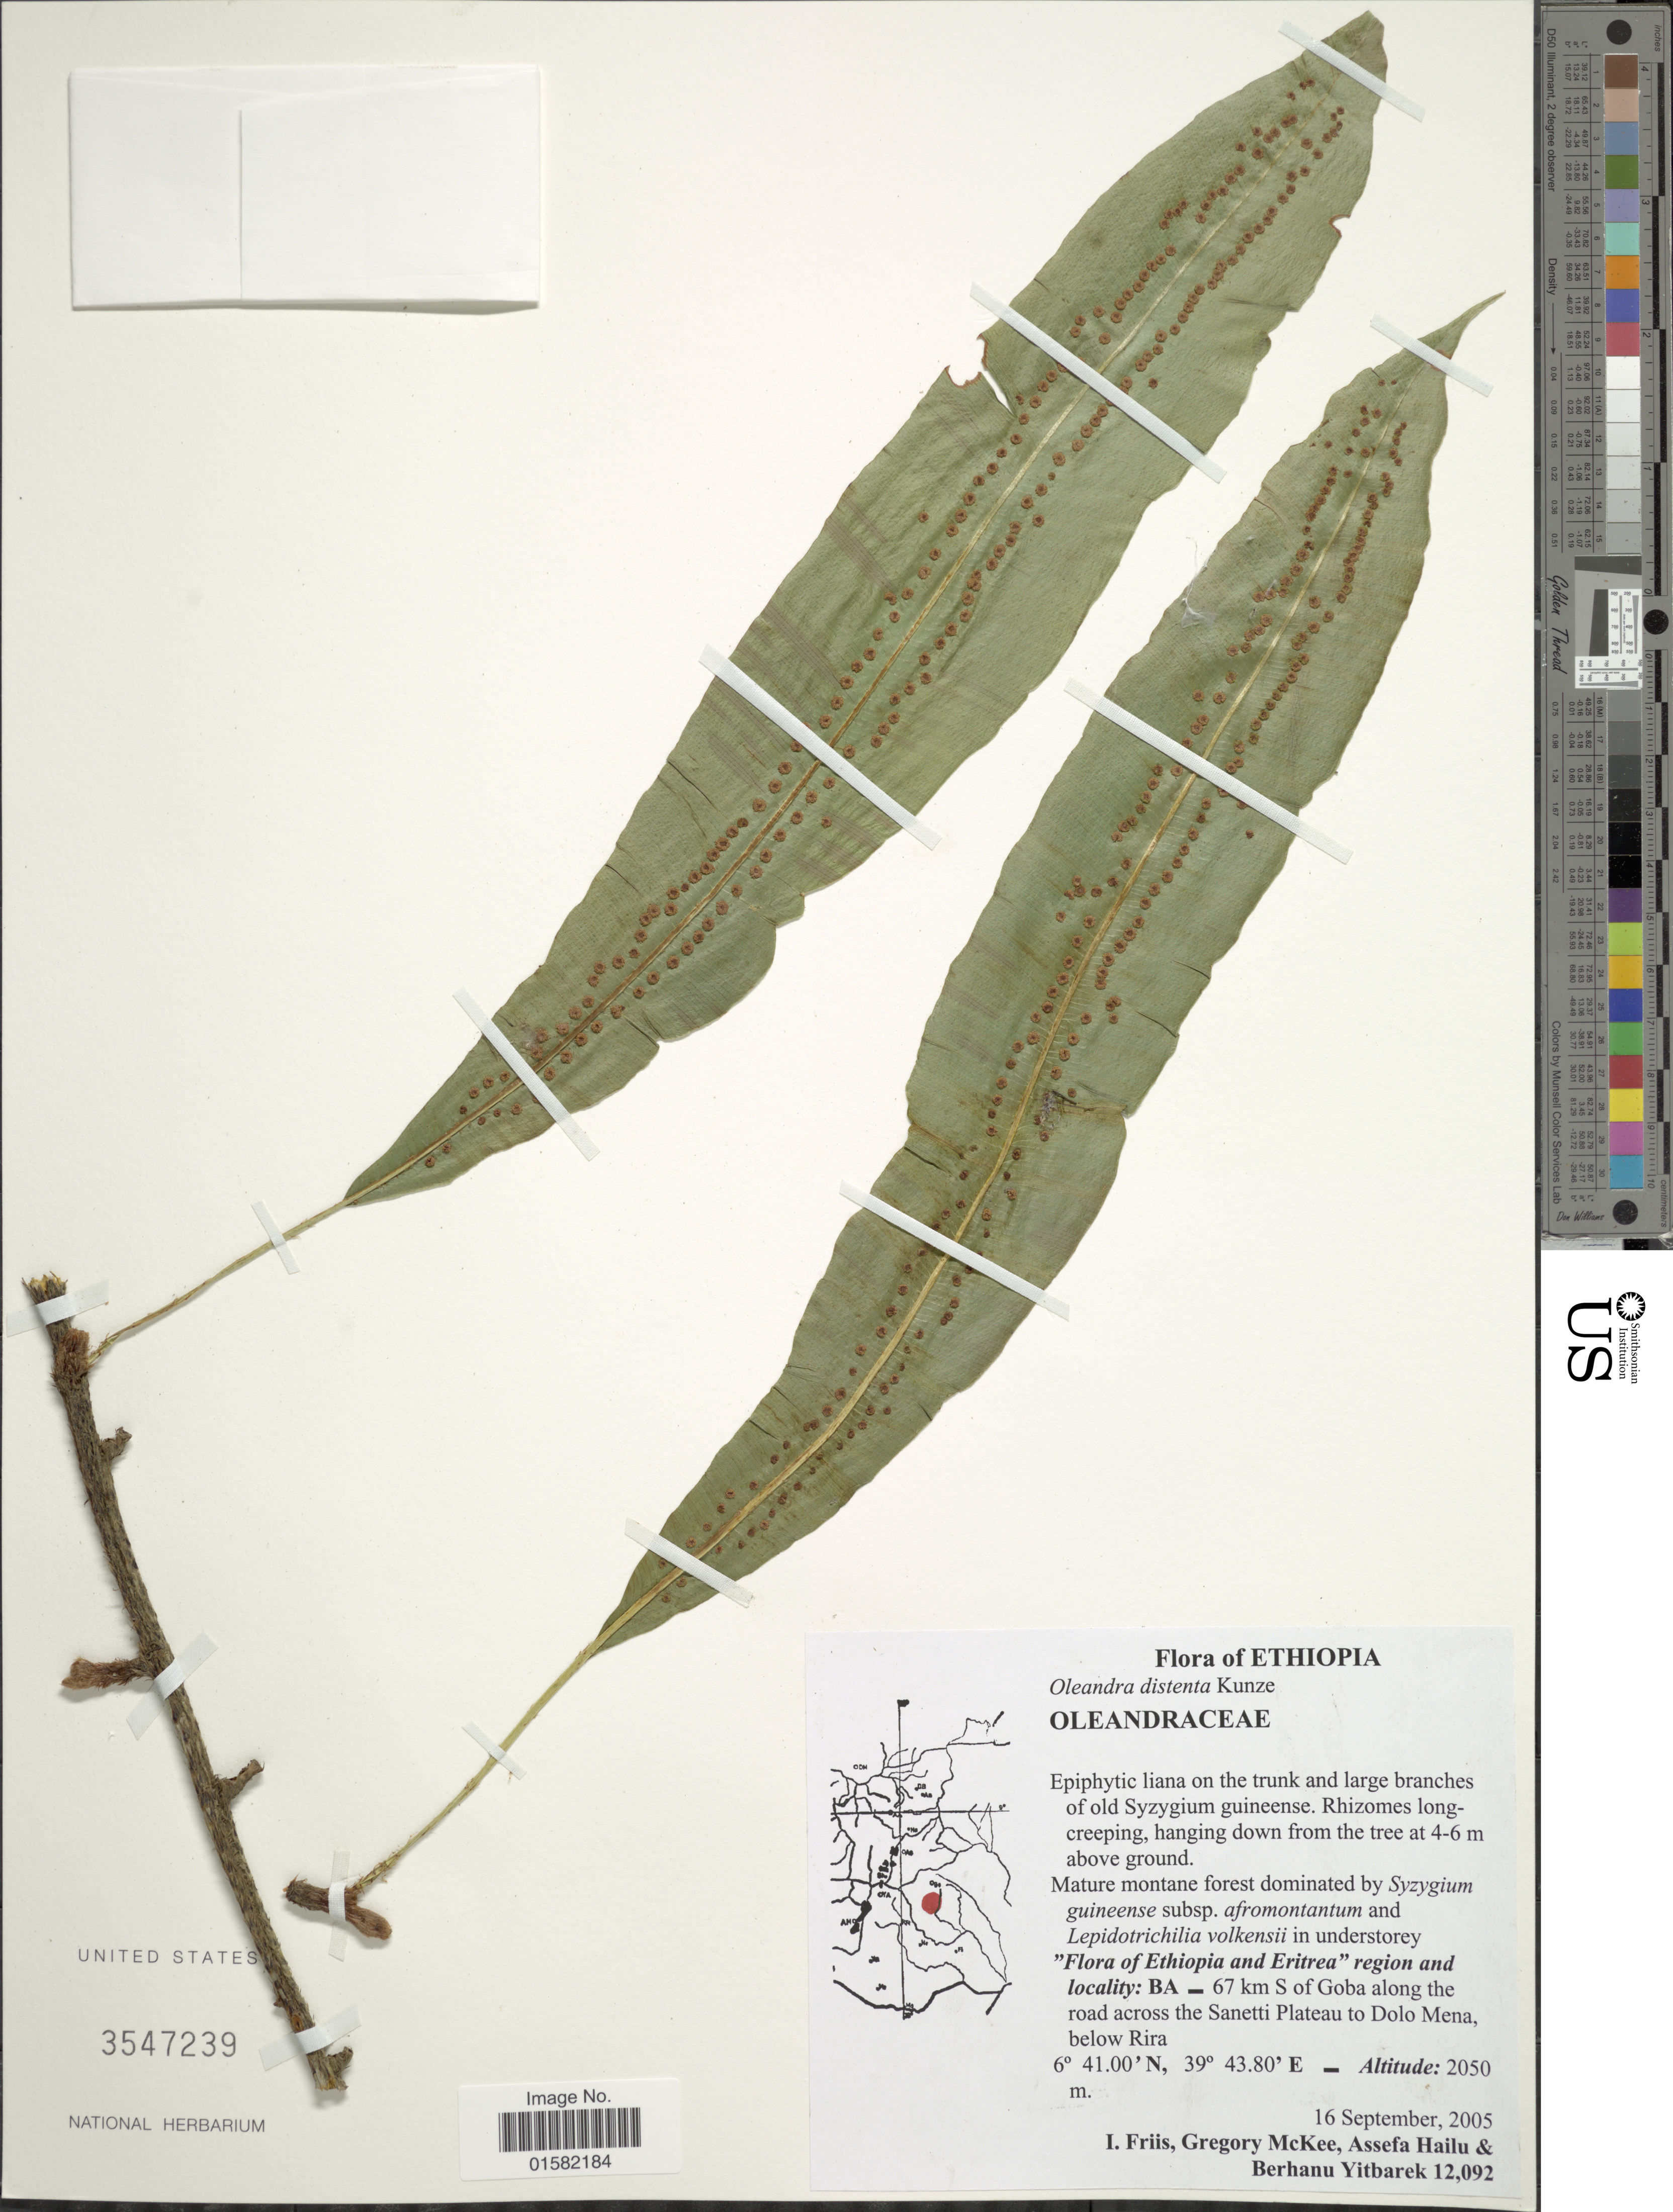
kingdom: Plantae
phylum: Tracheophyta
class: Polypodiopsida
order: Polypodiales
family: Oleandraceae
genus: Oleandra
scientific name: Oleandra articulata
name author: (Sw.) C. Presl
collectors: I. Friis, G. S. McKee, A. Hailu & B. Yitbarek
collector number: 12092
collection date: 2005-09-16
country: Ethiopia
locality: Ethiopia, IL - 67 km S of Goba along the road across the Sanetti Plateau to Dolo Mena, below Rira.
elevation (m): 2050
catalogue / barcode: US 3547239